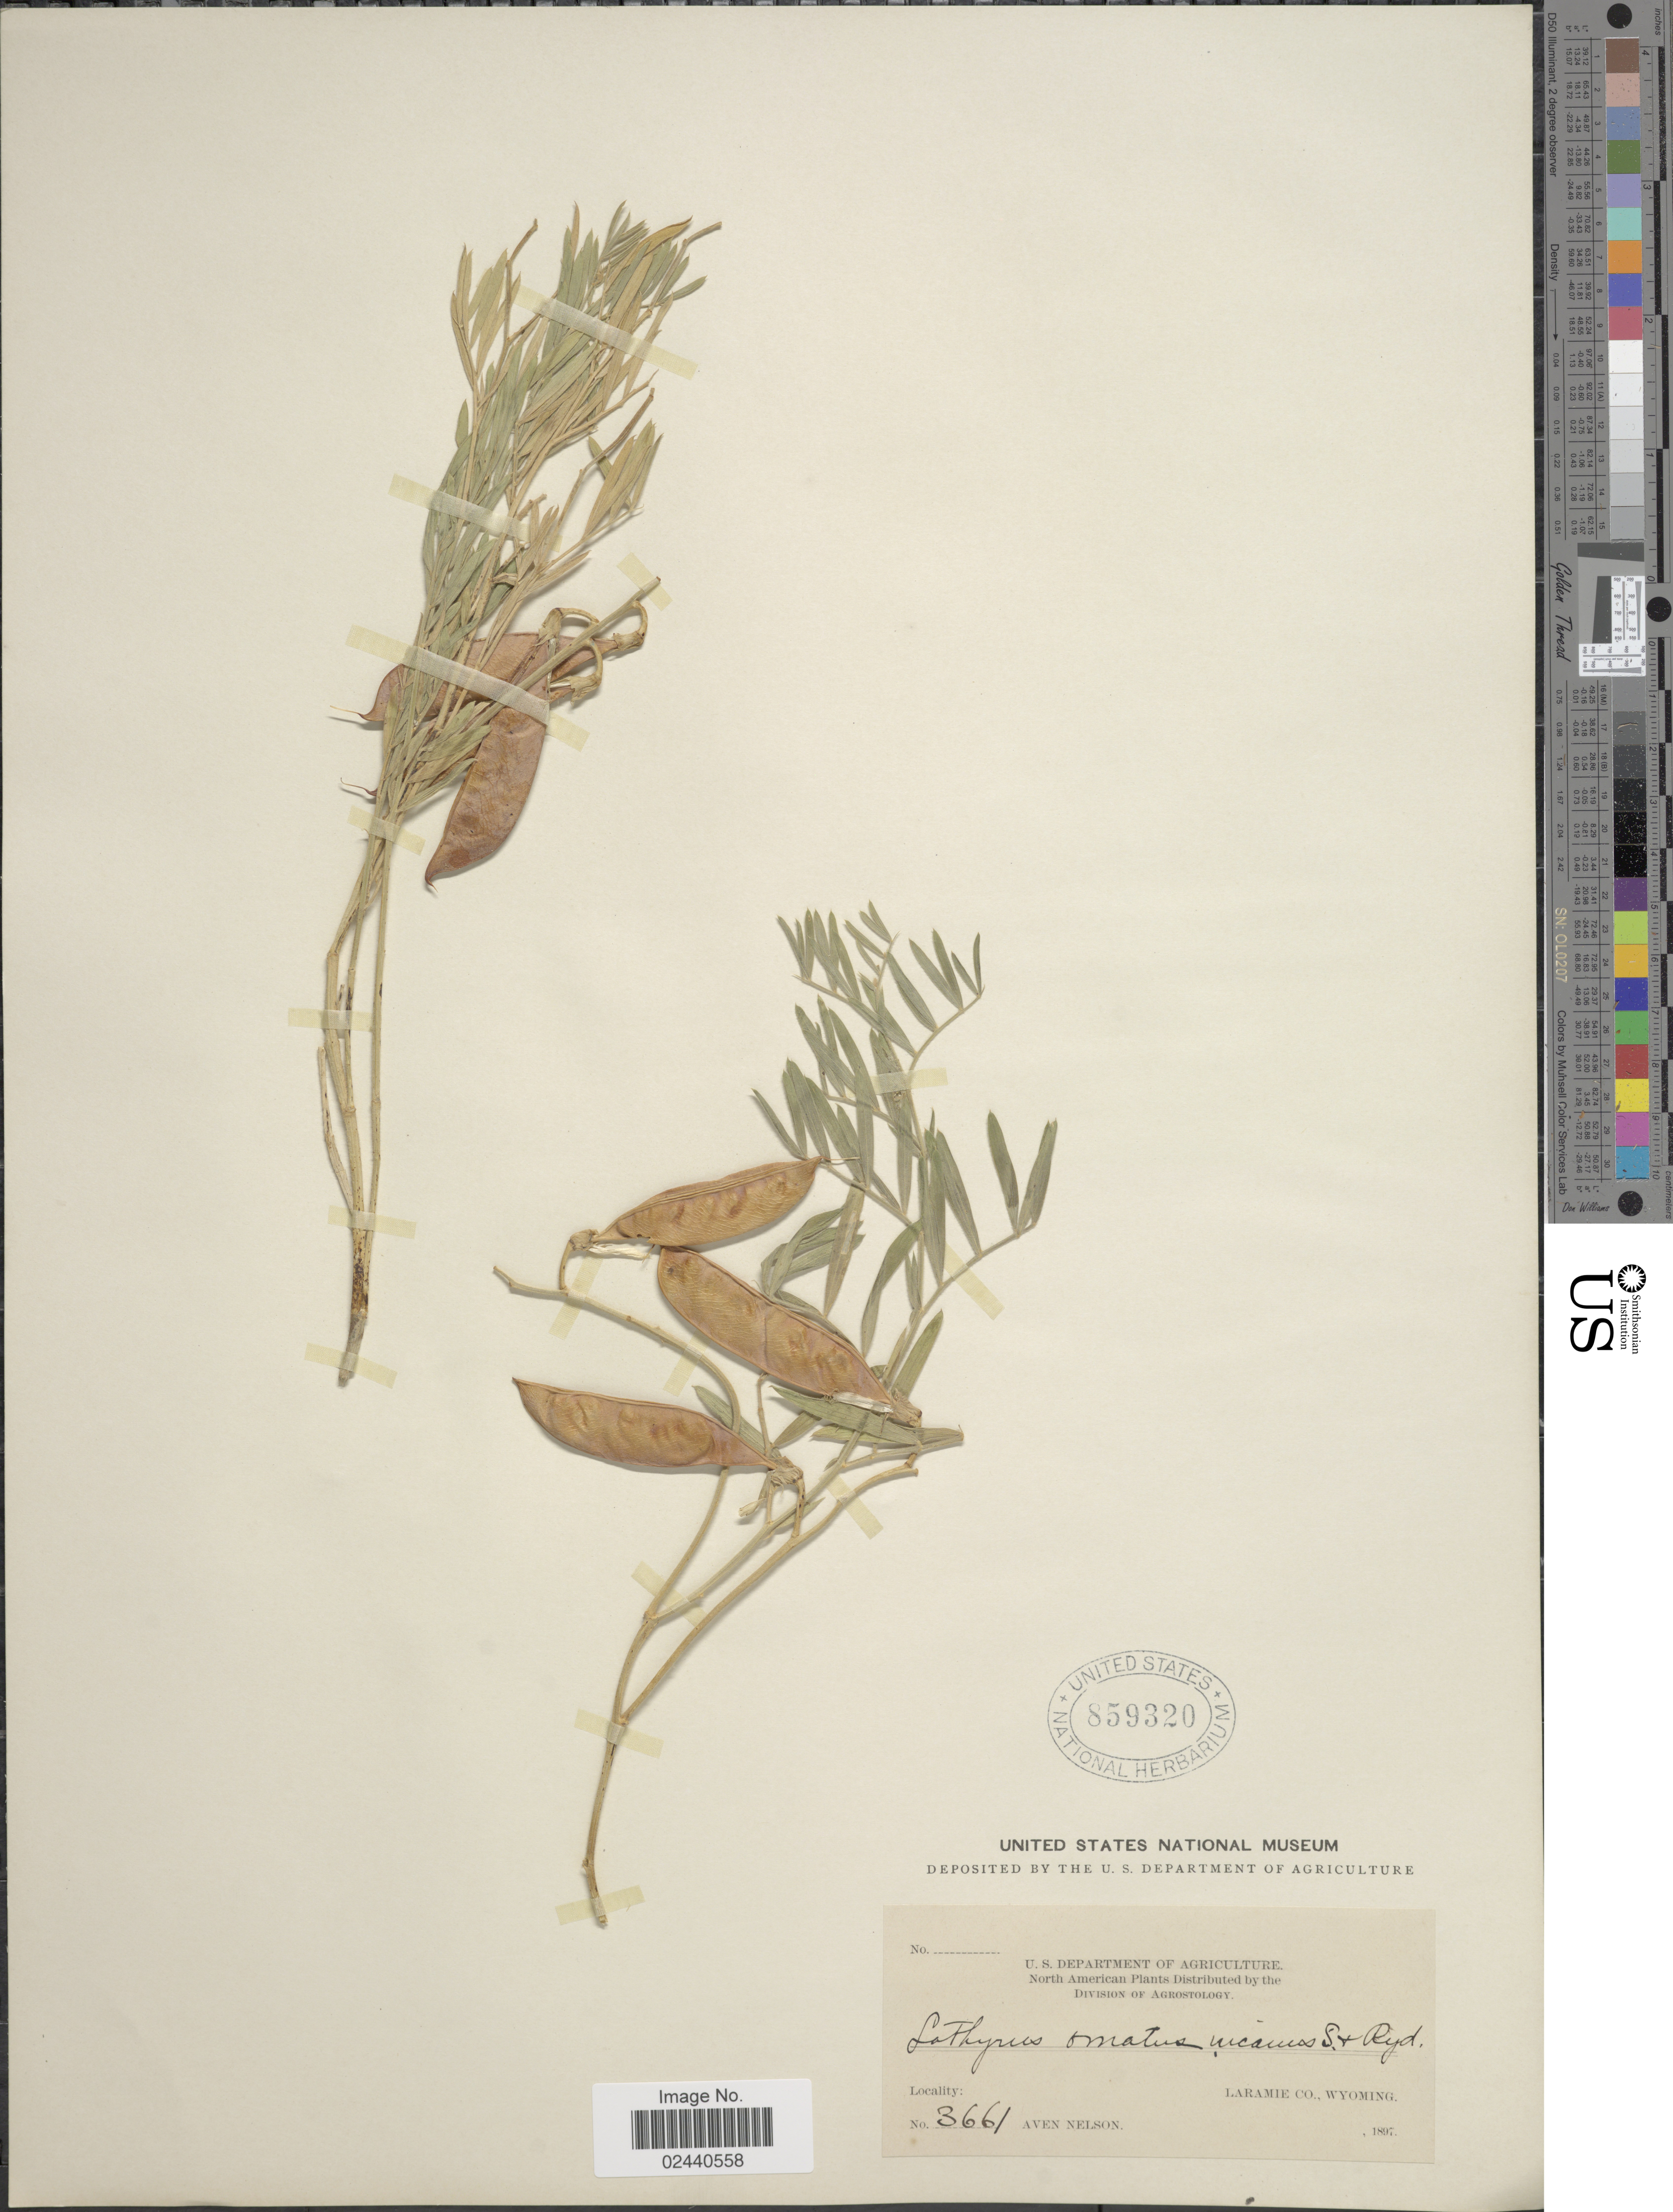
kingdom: Plantae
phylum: Tracheophyta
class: Magnoliopsida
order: Fabales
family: Fabaceae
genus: Lathyrus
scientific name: Lathyrus incanus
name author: (J.G. Sm. & Rydb.) Rydb.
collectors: A. Nelson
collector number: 3661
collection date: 1897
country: United States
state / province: Wyoming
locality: Laramie Co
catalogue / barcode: US 859320